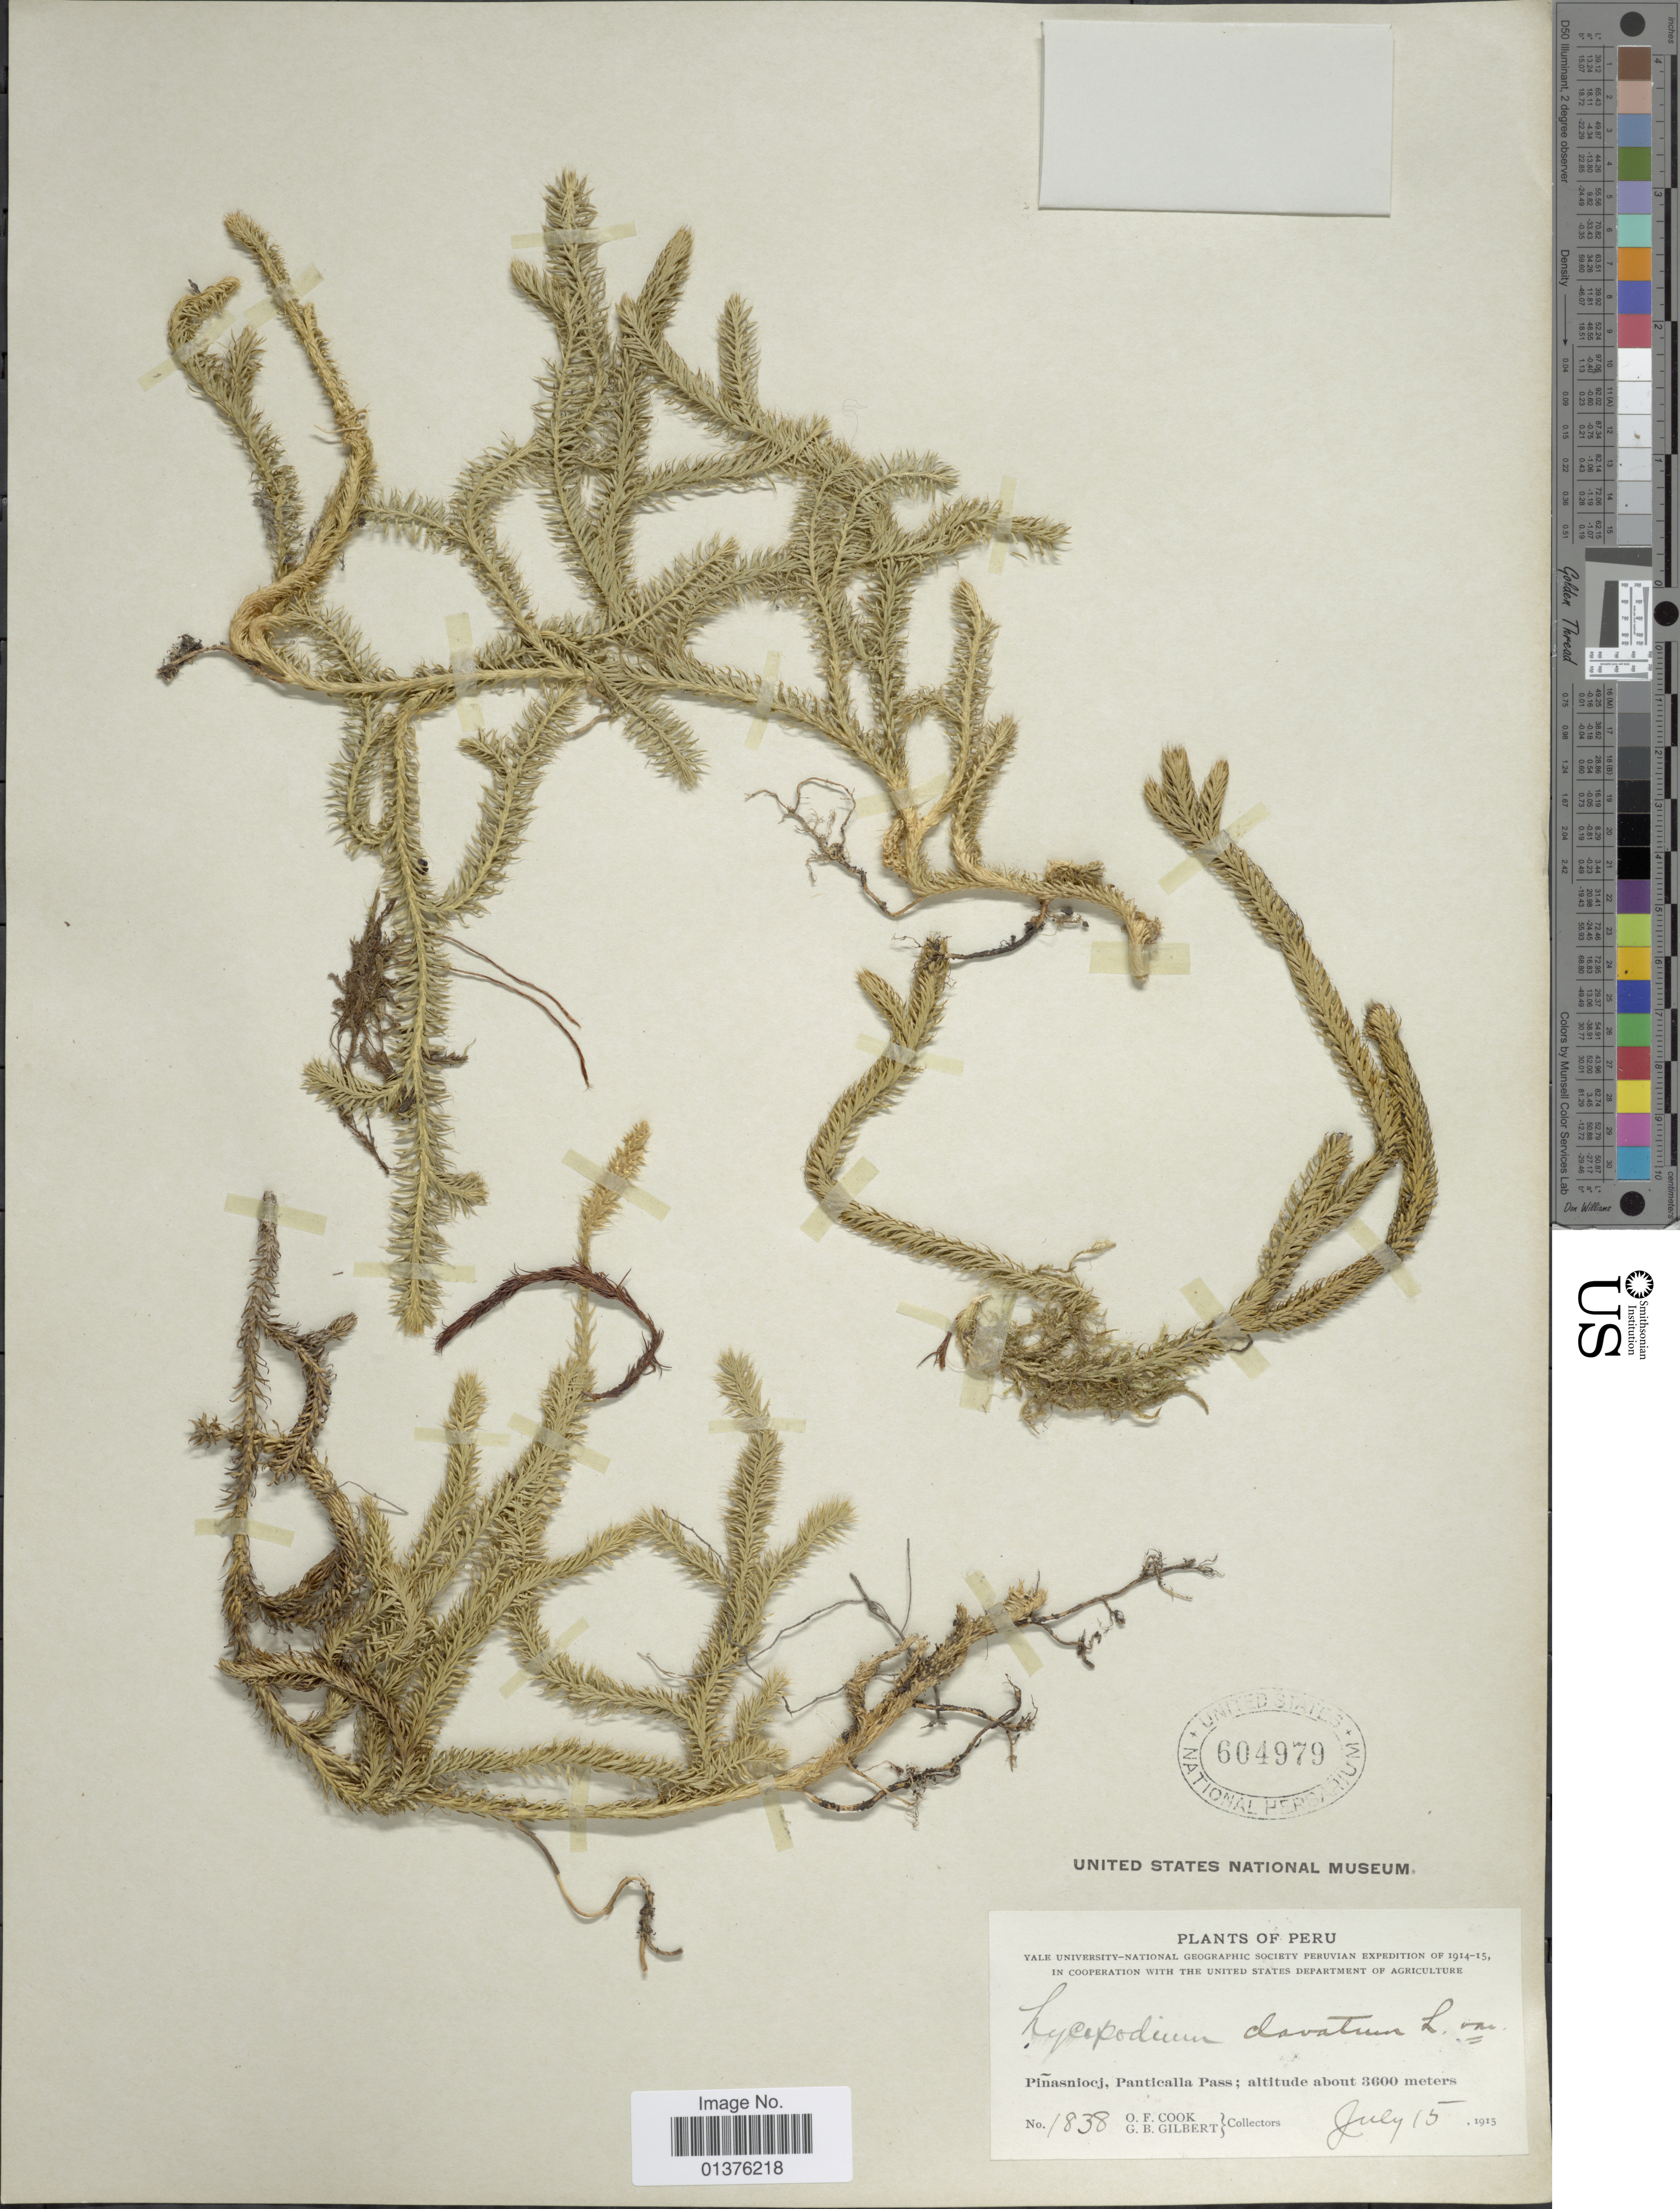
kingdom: Plantae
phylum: Tracheophyta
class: Lycopodiopsida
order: Lycopodiales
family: Lycopodiaceae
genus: Lycopodium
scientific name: Lycopodium clavatum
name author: L.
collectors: O. F. Cook & G. B. Gilbert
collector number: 1838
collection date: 1915-07-15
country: Peru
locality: Pinasniocj, Panticalla Pass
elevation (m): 3600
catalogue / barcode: US 604979